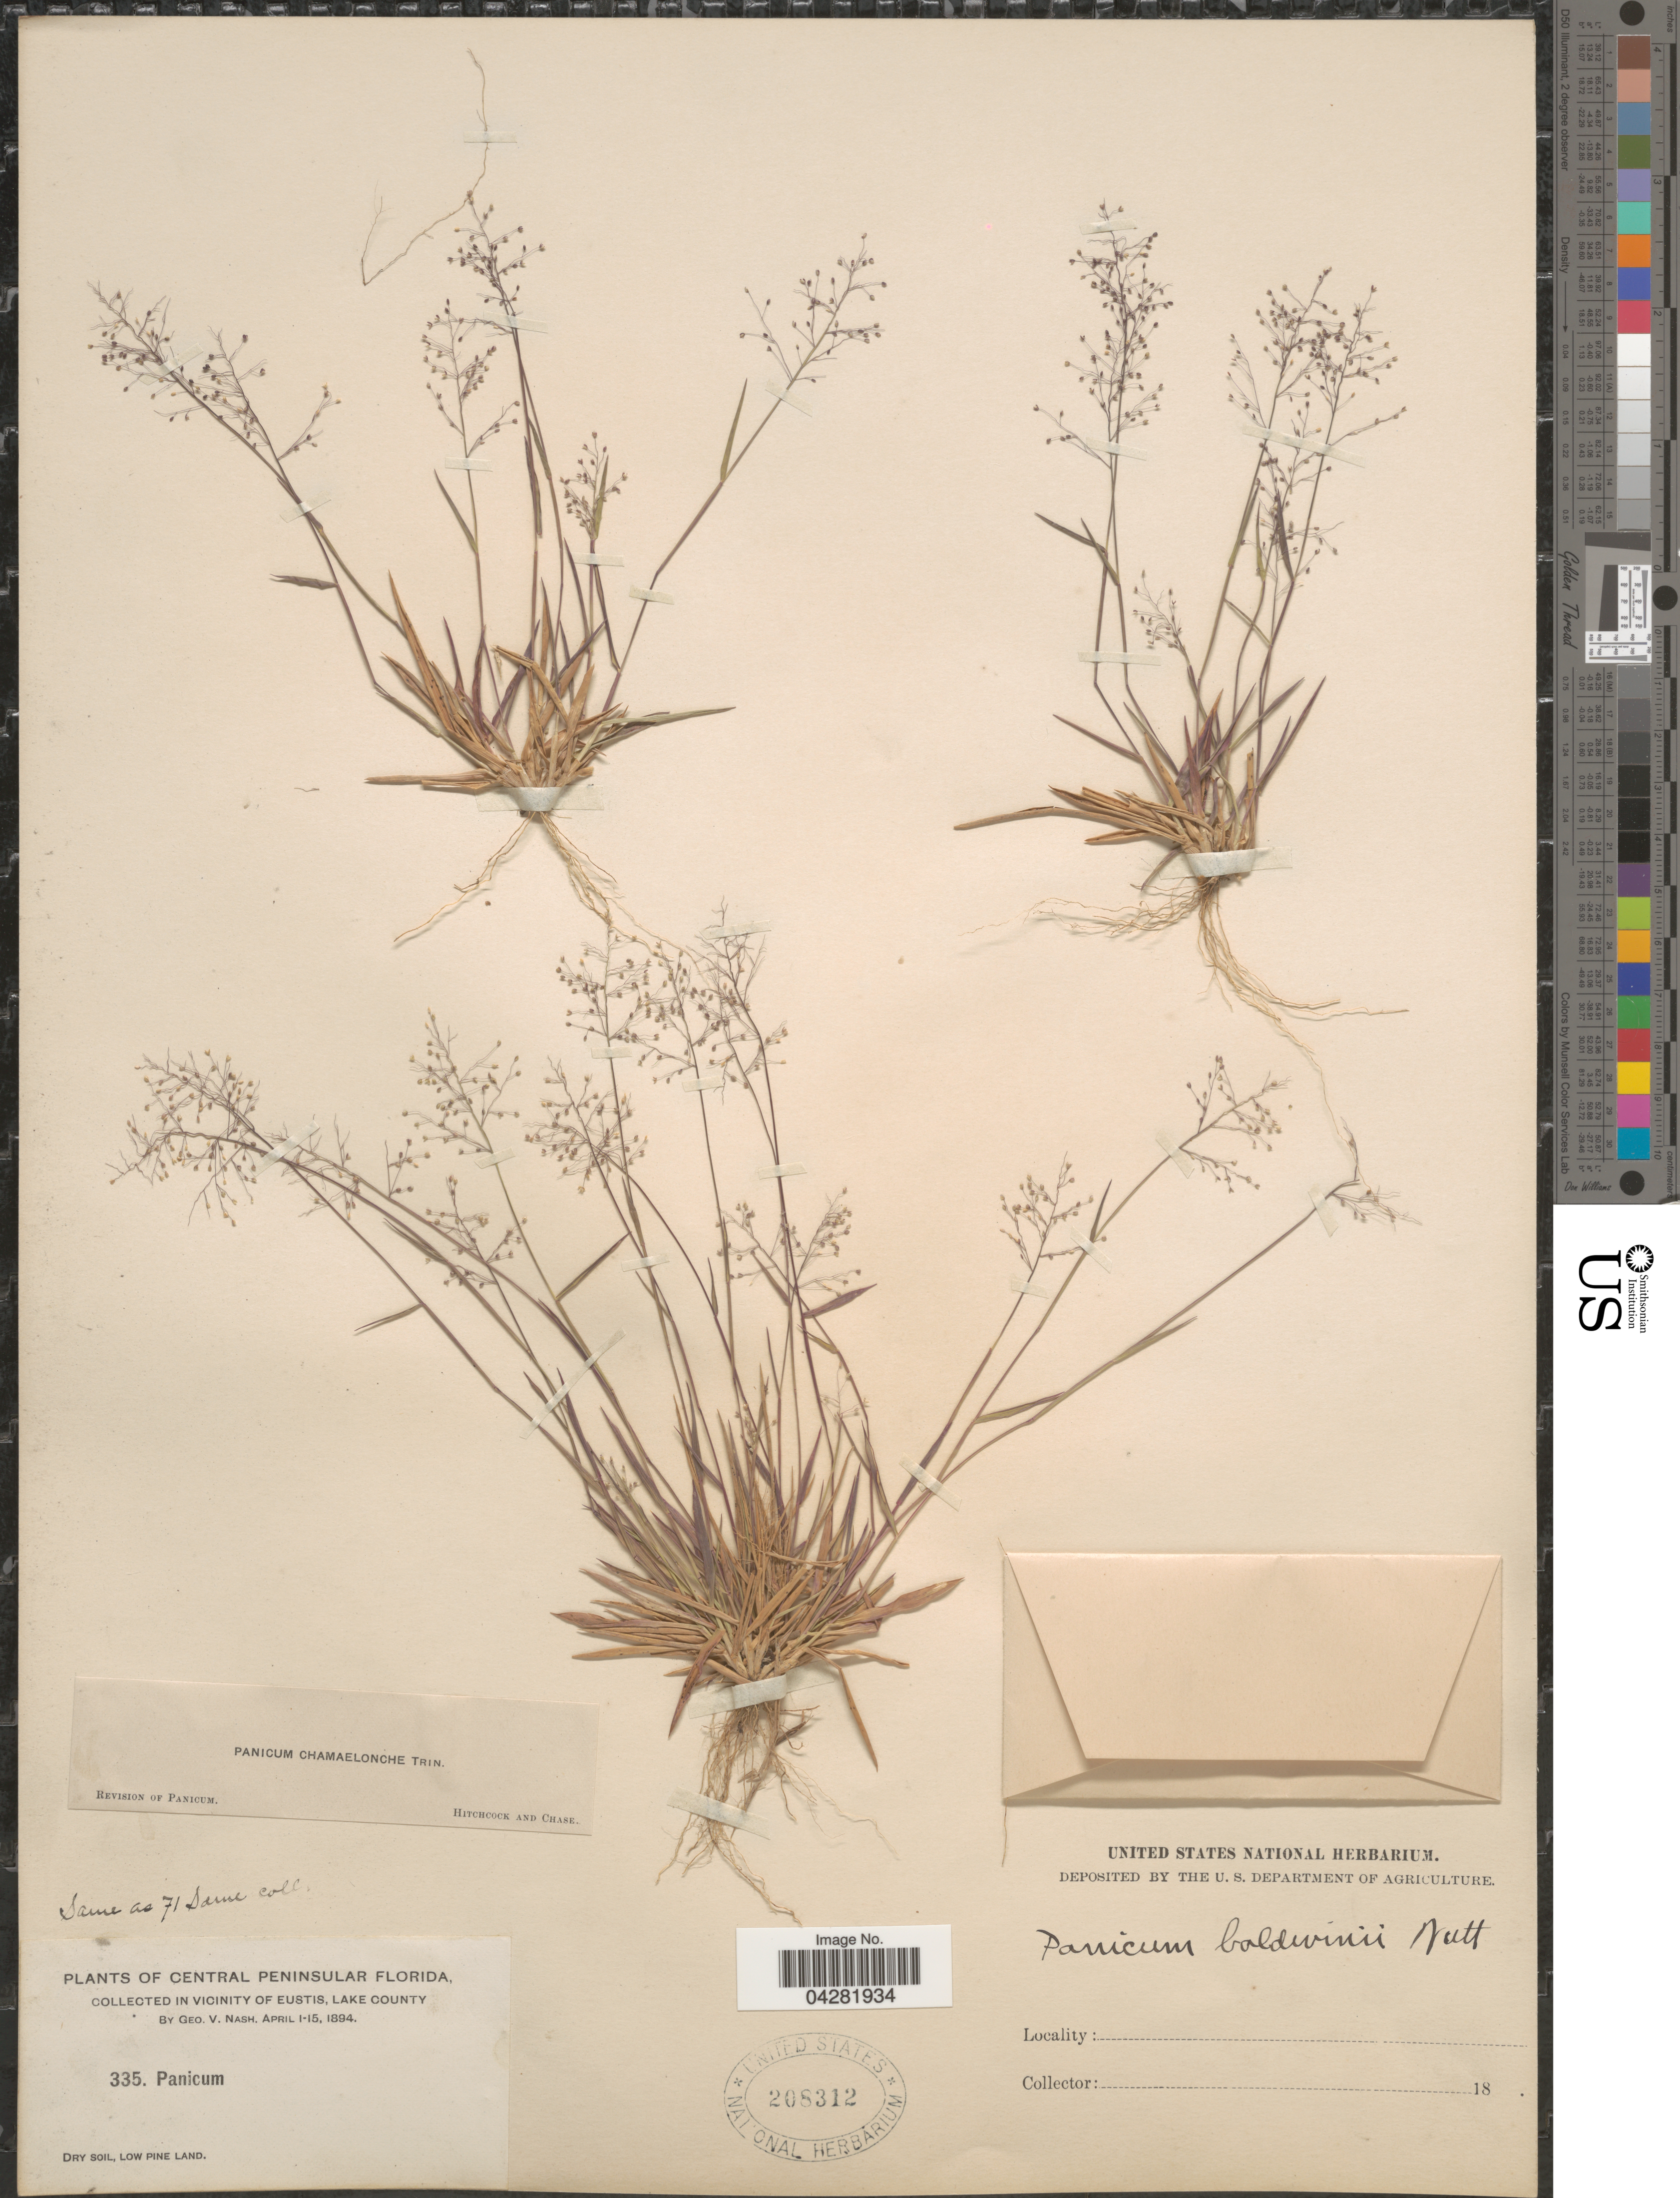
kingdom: Plantae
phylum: Tracheophyta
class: Liliopsida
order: Poales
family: Poaceae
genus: Dichanthelium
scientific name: Dichanthelium ensifolium var. ensifolium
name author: (Baldwin ex Elliot) Gould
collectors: G. V. Nash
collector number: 335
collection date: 1894-04-01/1894-04-15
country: United States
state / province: Florida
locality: Central Peninsular Florida. In Vicinity of Eustis, Lake County.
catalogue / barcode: US 208312